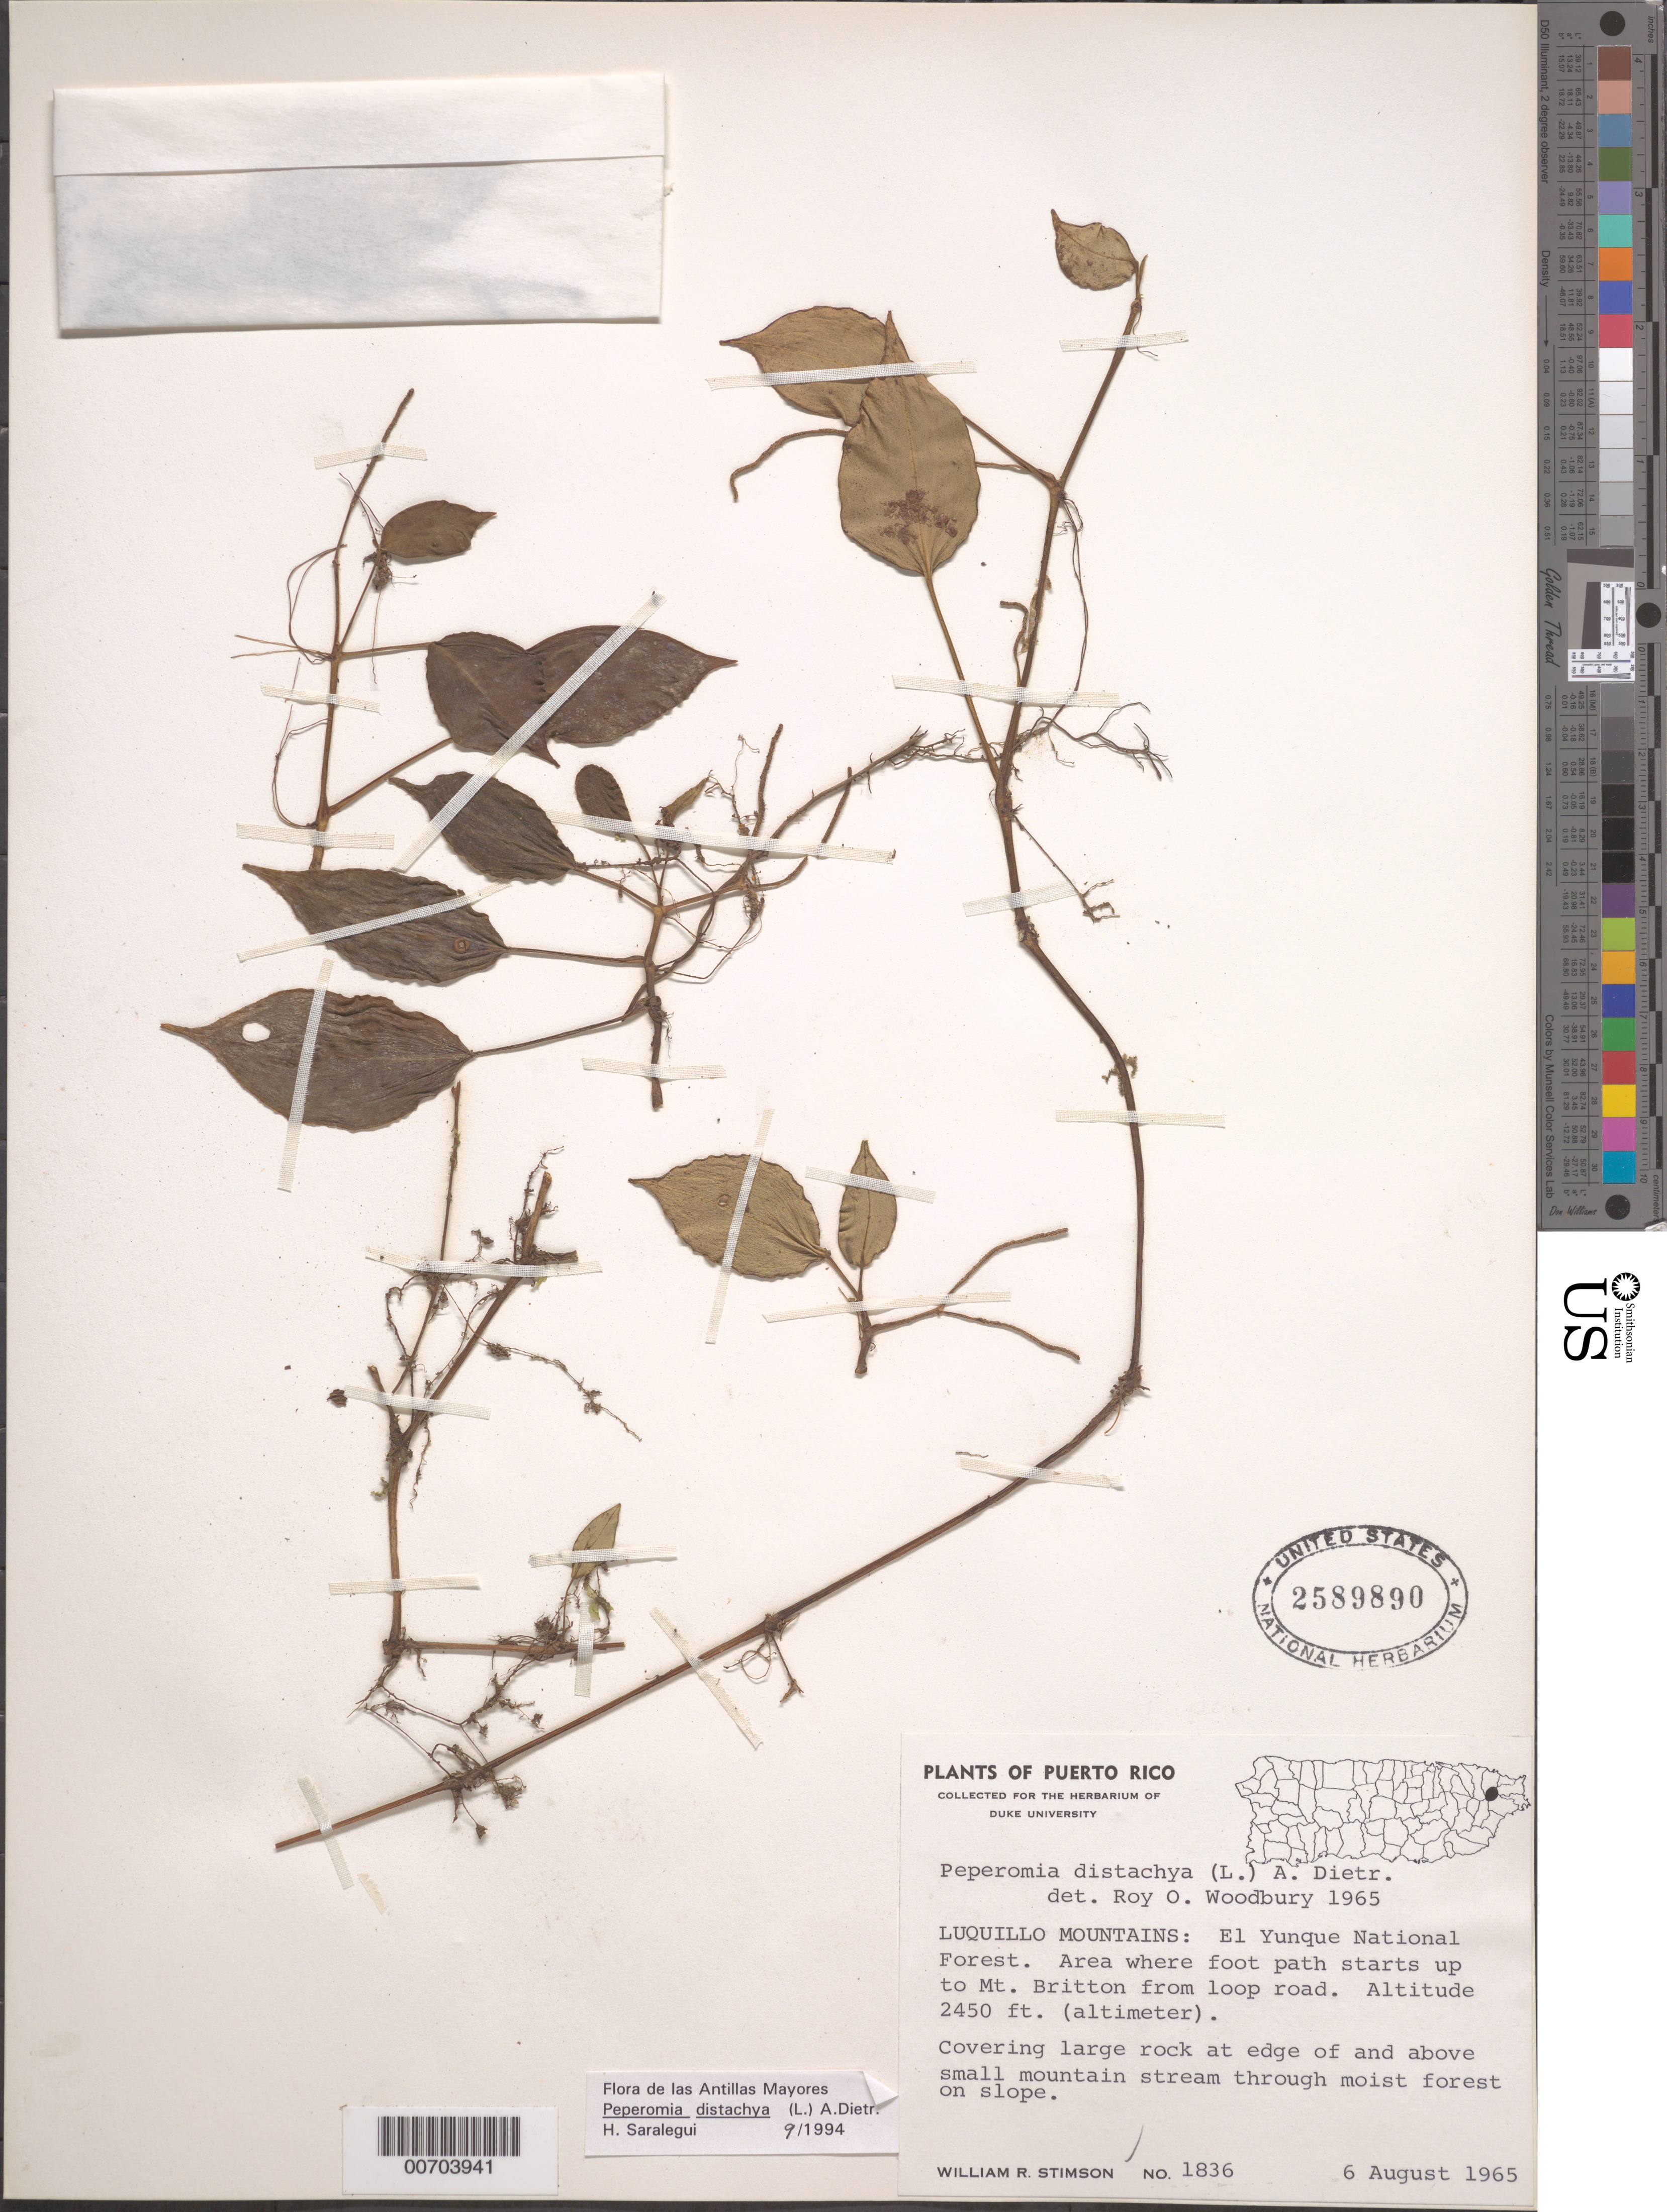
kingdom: Plantae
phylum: Tracheophyta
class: Magnoliopsida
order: Piperales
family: Piperaceae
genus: Peperomia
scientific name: Peperomia distachya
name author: (L.) A. Dietr.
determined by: Saralegui Boza, H.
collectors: W. R. Stimson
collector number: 1836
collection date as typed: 06 Aug 1965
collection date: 1965-08-06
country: Puerto Rico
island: Greater Antilles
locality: Luquillo Mts.; El Yunque National Forest. Area where foot path starts up to Mr. Britton from loop road.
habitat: covering large rock at edge of and above small mountain stream through moist forest on slope.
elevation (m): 747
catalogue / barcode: US 2589890